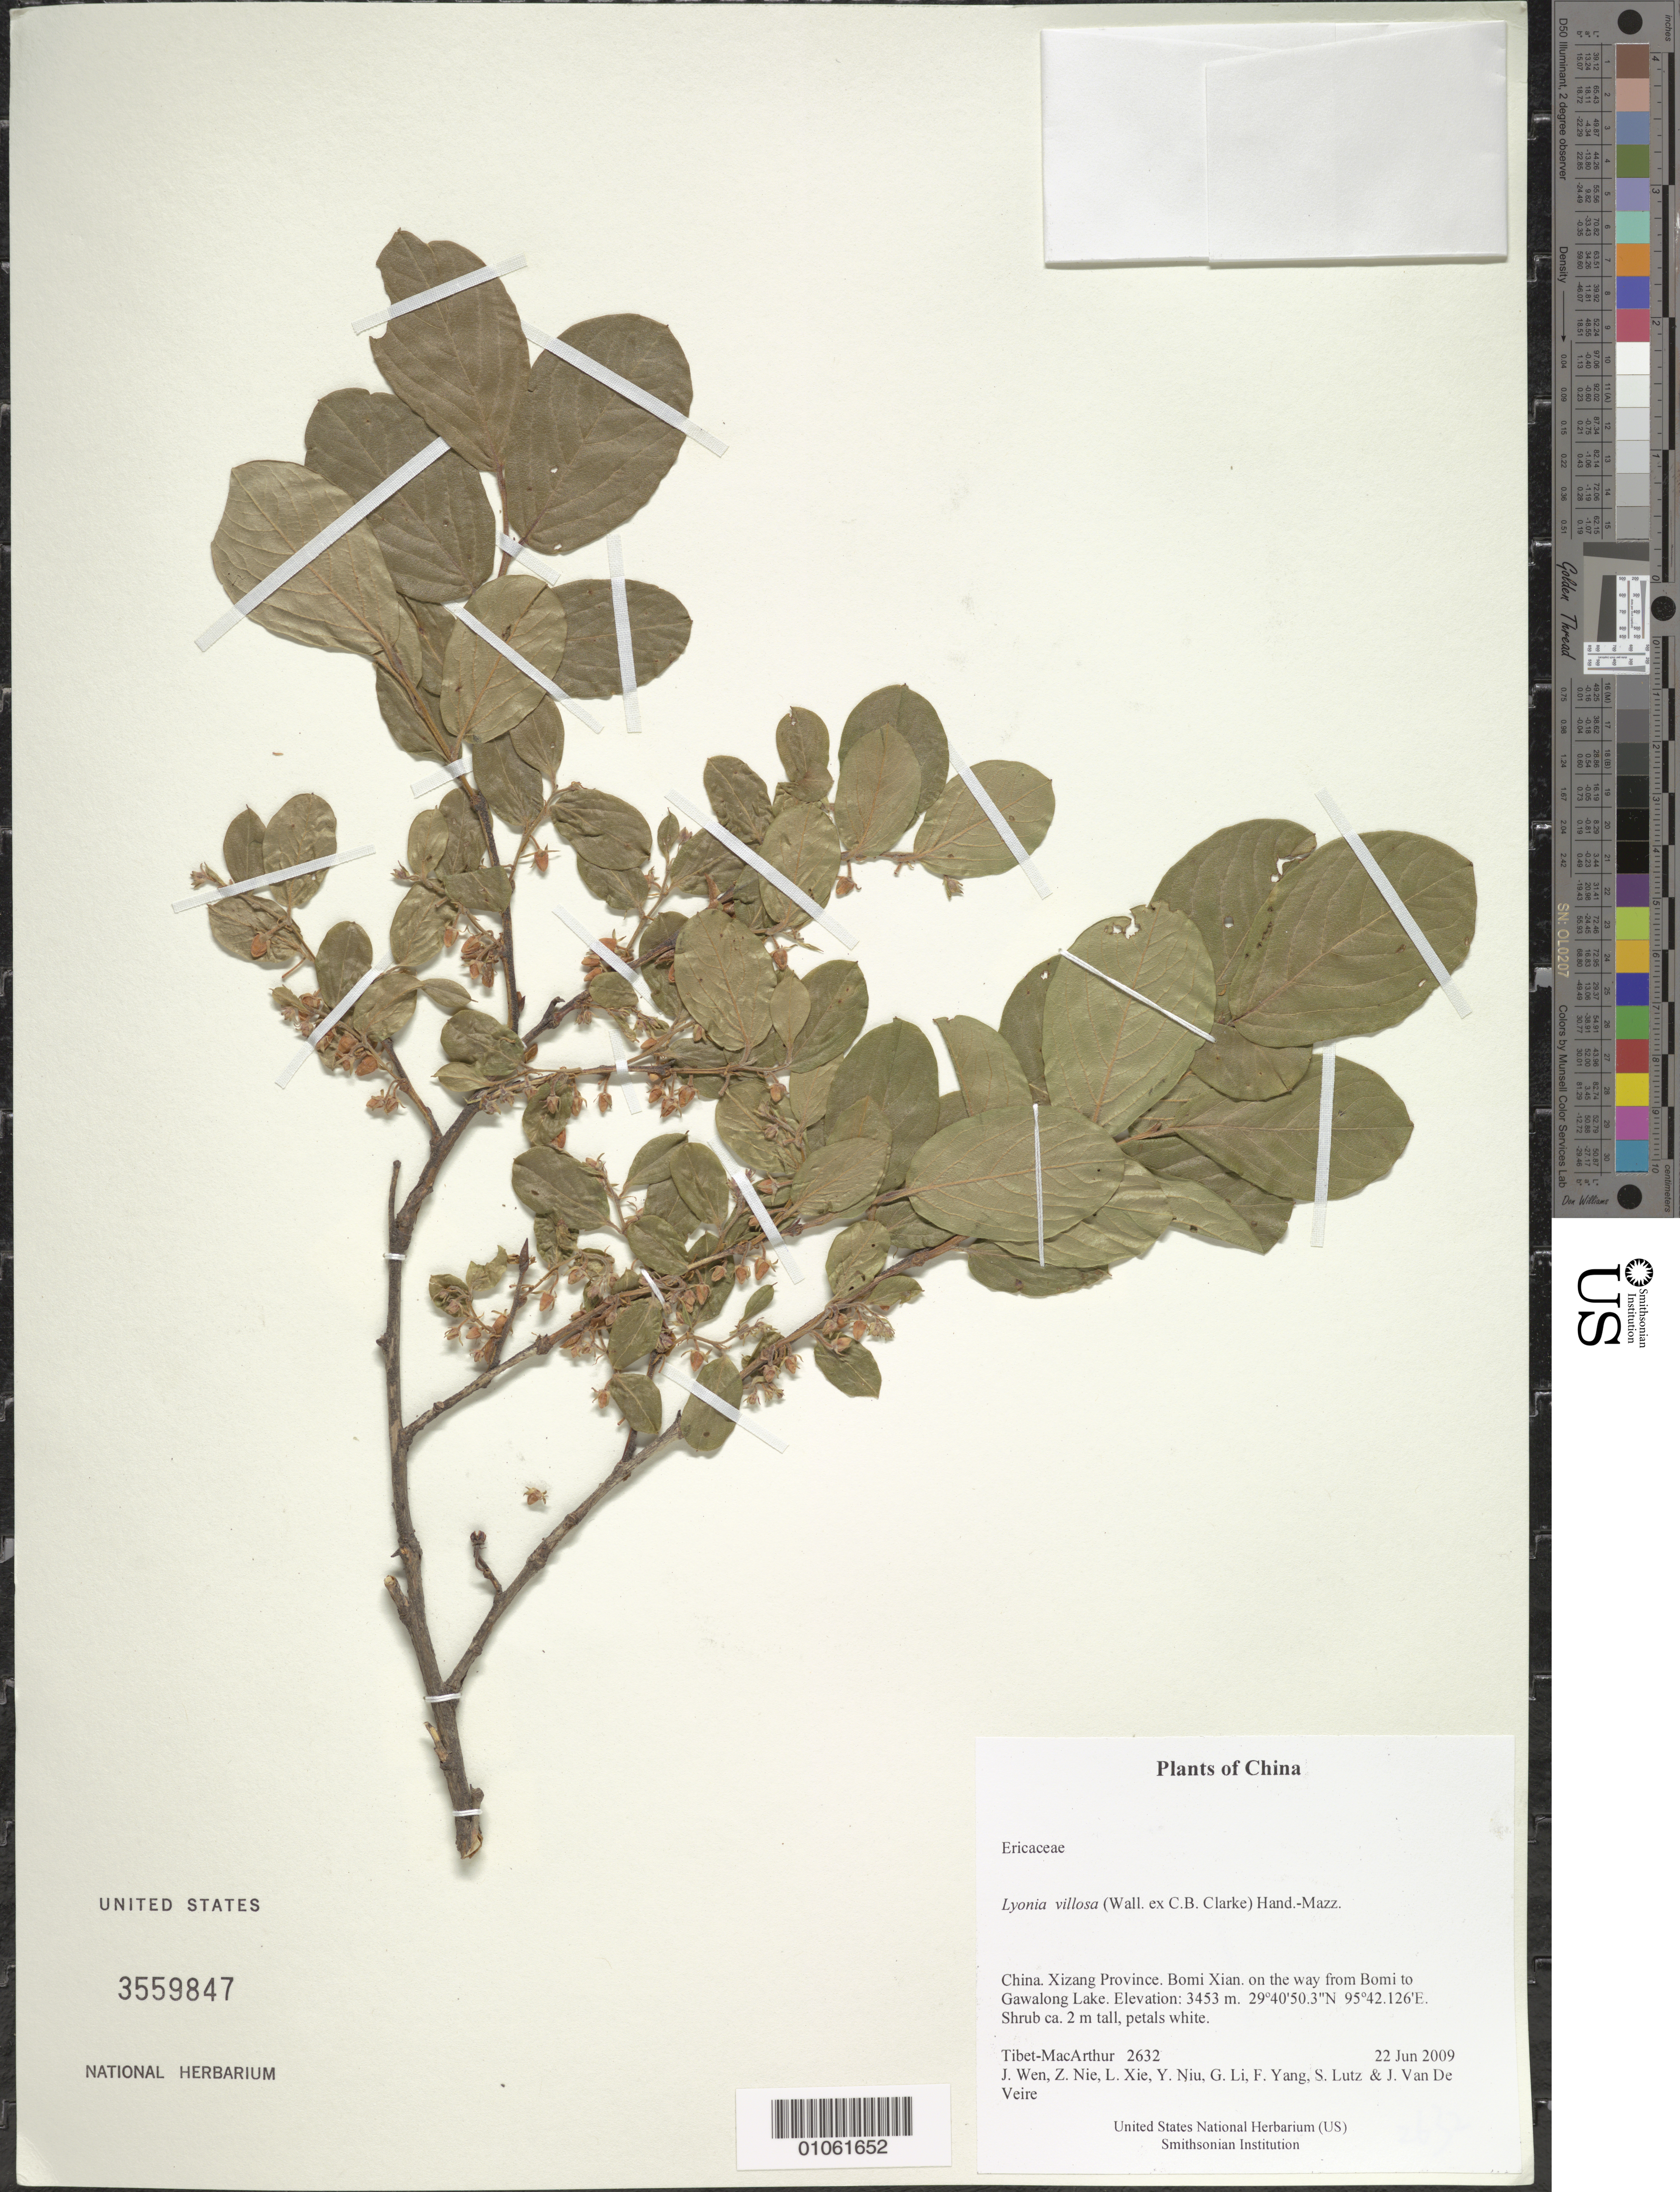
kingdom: Plantae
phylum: Tracheophyta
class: Magnoliopsida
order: Ericales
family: Ericaceae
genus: Lyonia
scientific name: Lyonia villosa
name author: (Hook. f. ex C.B. Clarke) Hand.-Mazz.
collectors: Tibet-MacArthur, J. Wen, Z. Nie, L. Xie, Y. Niu, G. Li, F. Yang, S. Lutz & J. Van De Veire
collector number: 2632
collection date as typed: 22 Jun 2009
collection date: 2009-06-22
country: China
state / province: Xizang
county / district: Bomi Xian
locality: on the way from Bomi to Gawalong Lake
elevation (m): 3453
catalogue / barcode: US 3559847